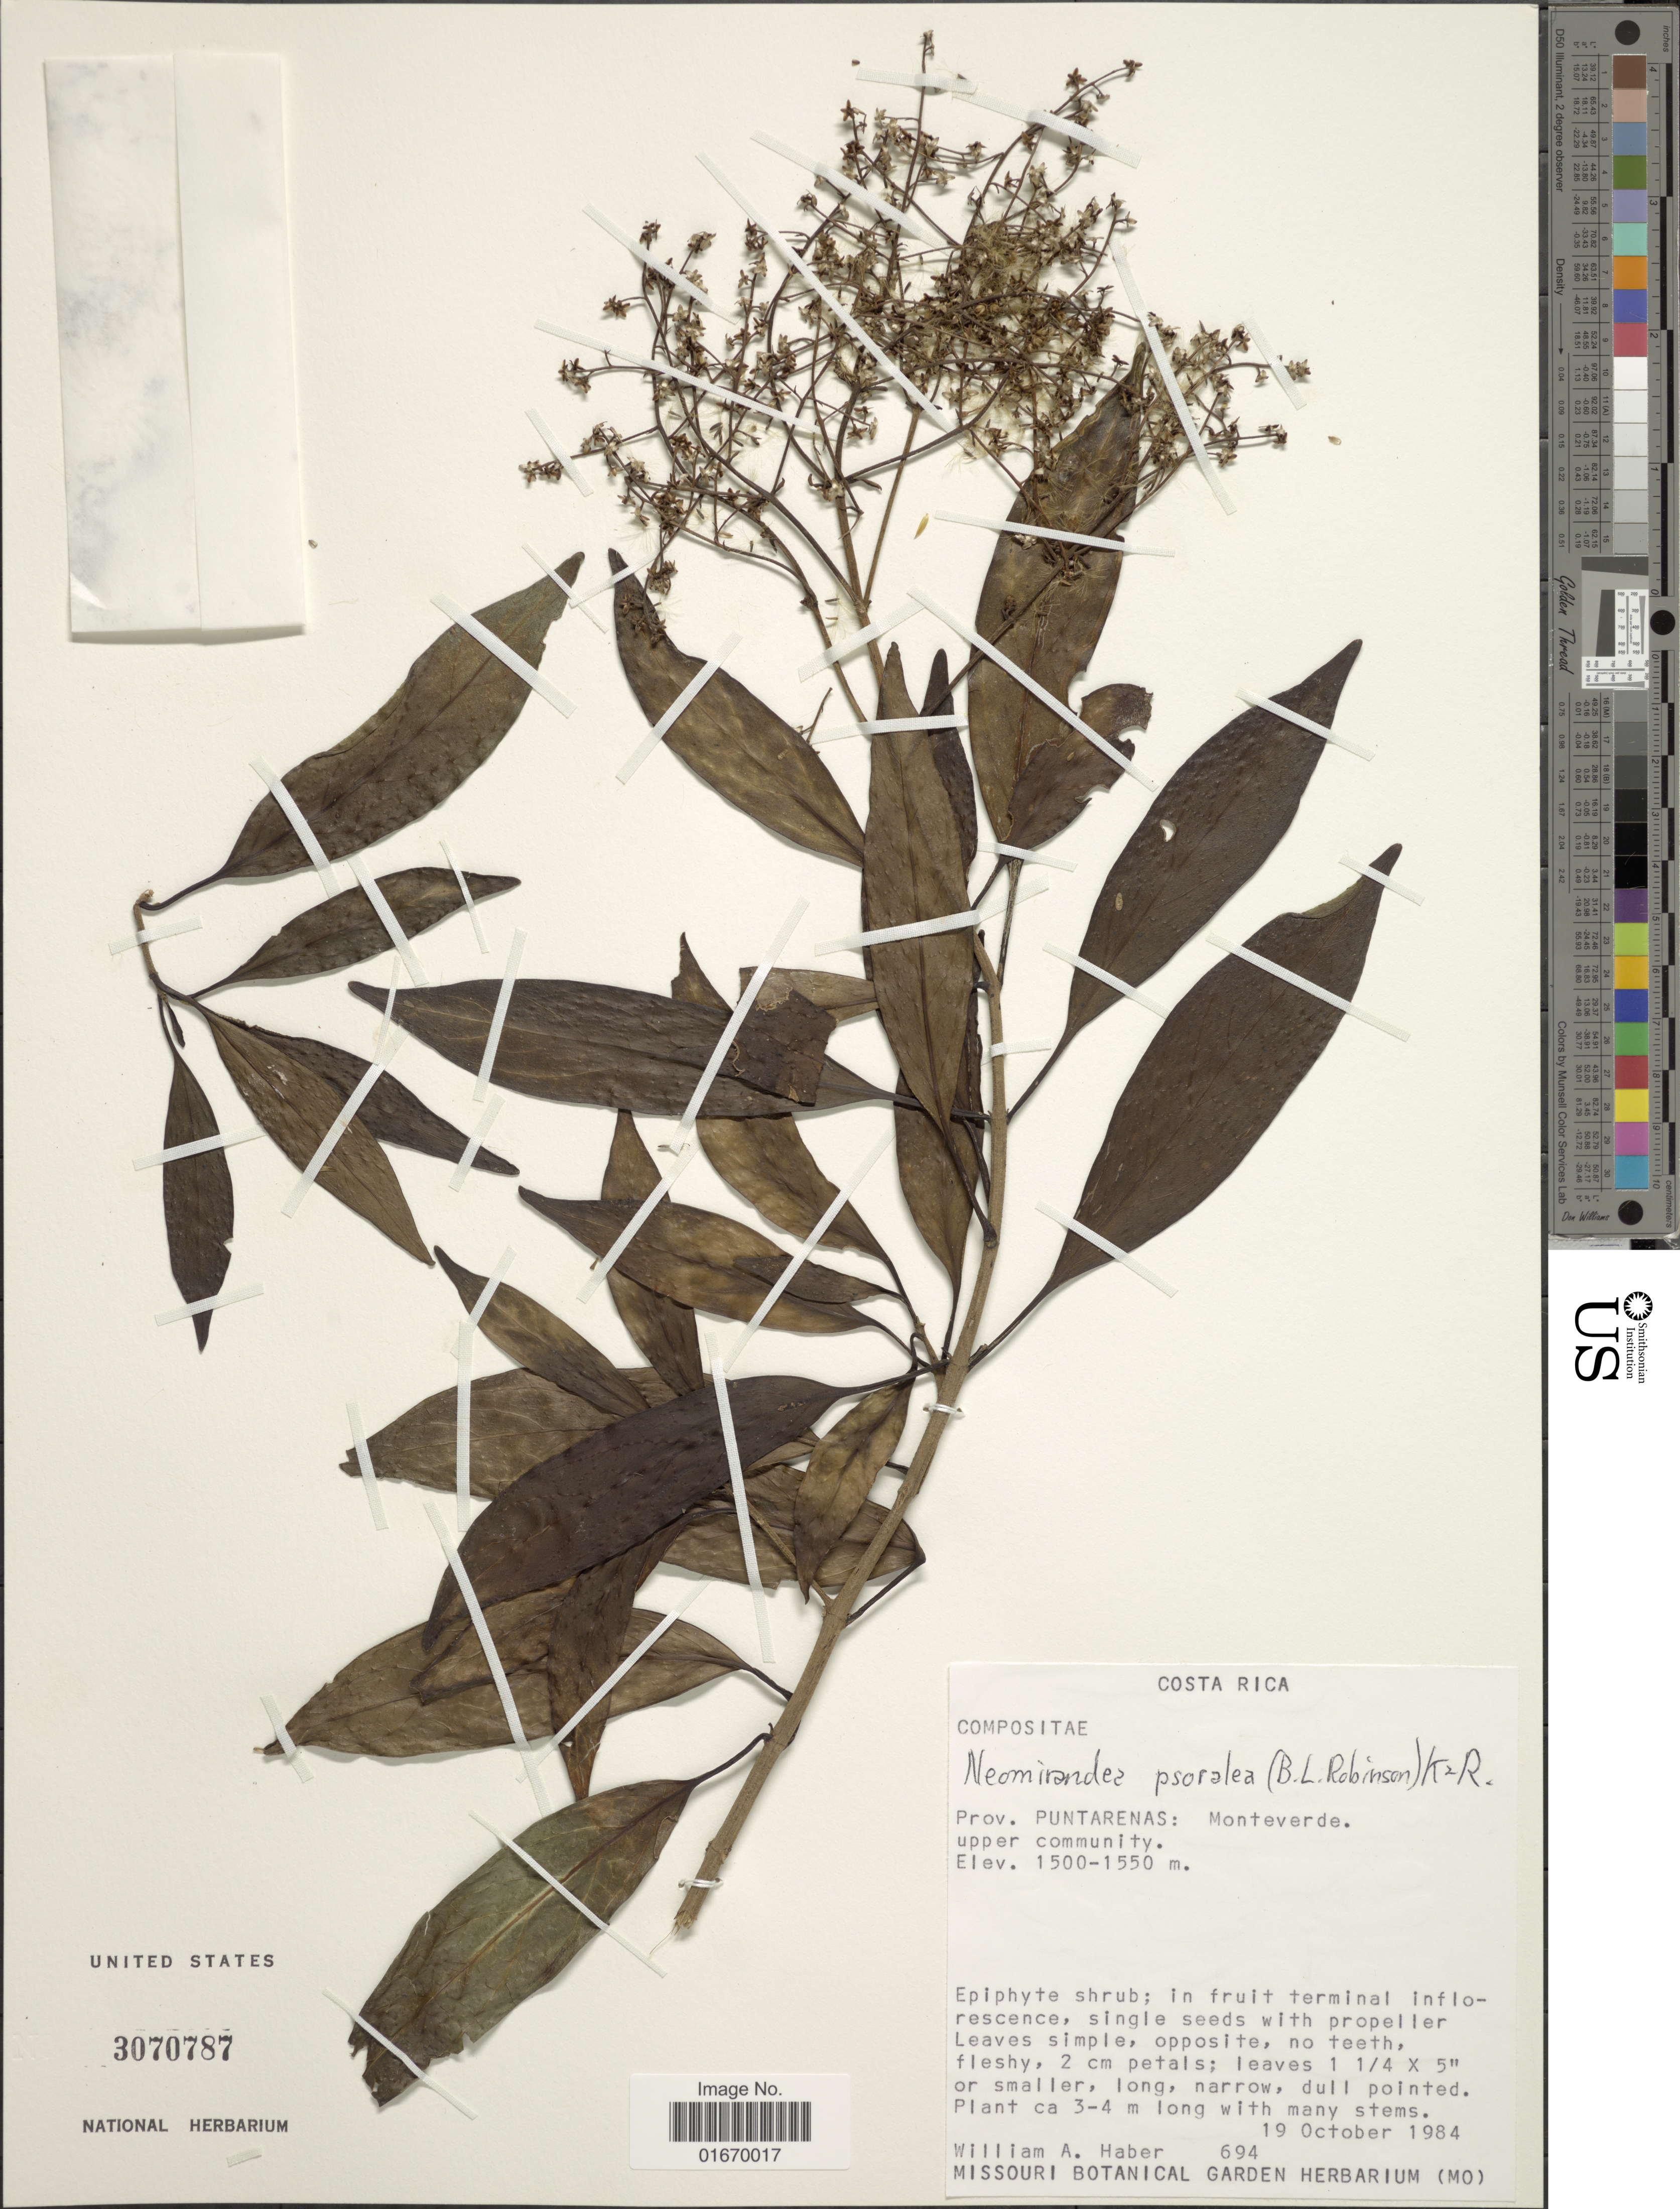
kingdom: Plantae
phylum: Tracheophyta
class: Magnoliopsida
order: Asterales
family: Asteraceae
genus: Neomirandea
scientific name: Neomirandea psoralea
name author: (B.L. Rob.) R.M. King & H. Rob.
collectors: W. A. Haber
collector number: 694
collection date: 1984-10-19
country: Costa Rica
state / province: Puntarenas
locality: Monteverde upper community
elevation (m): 1500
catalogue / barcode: US 3070787